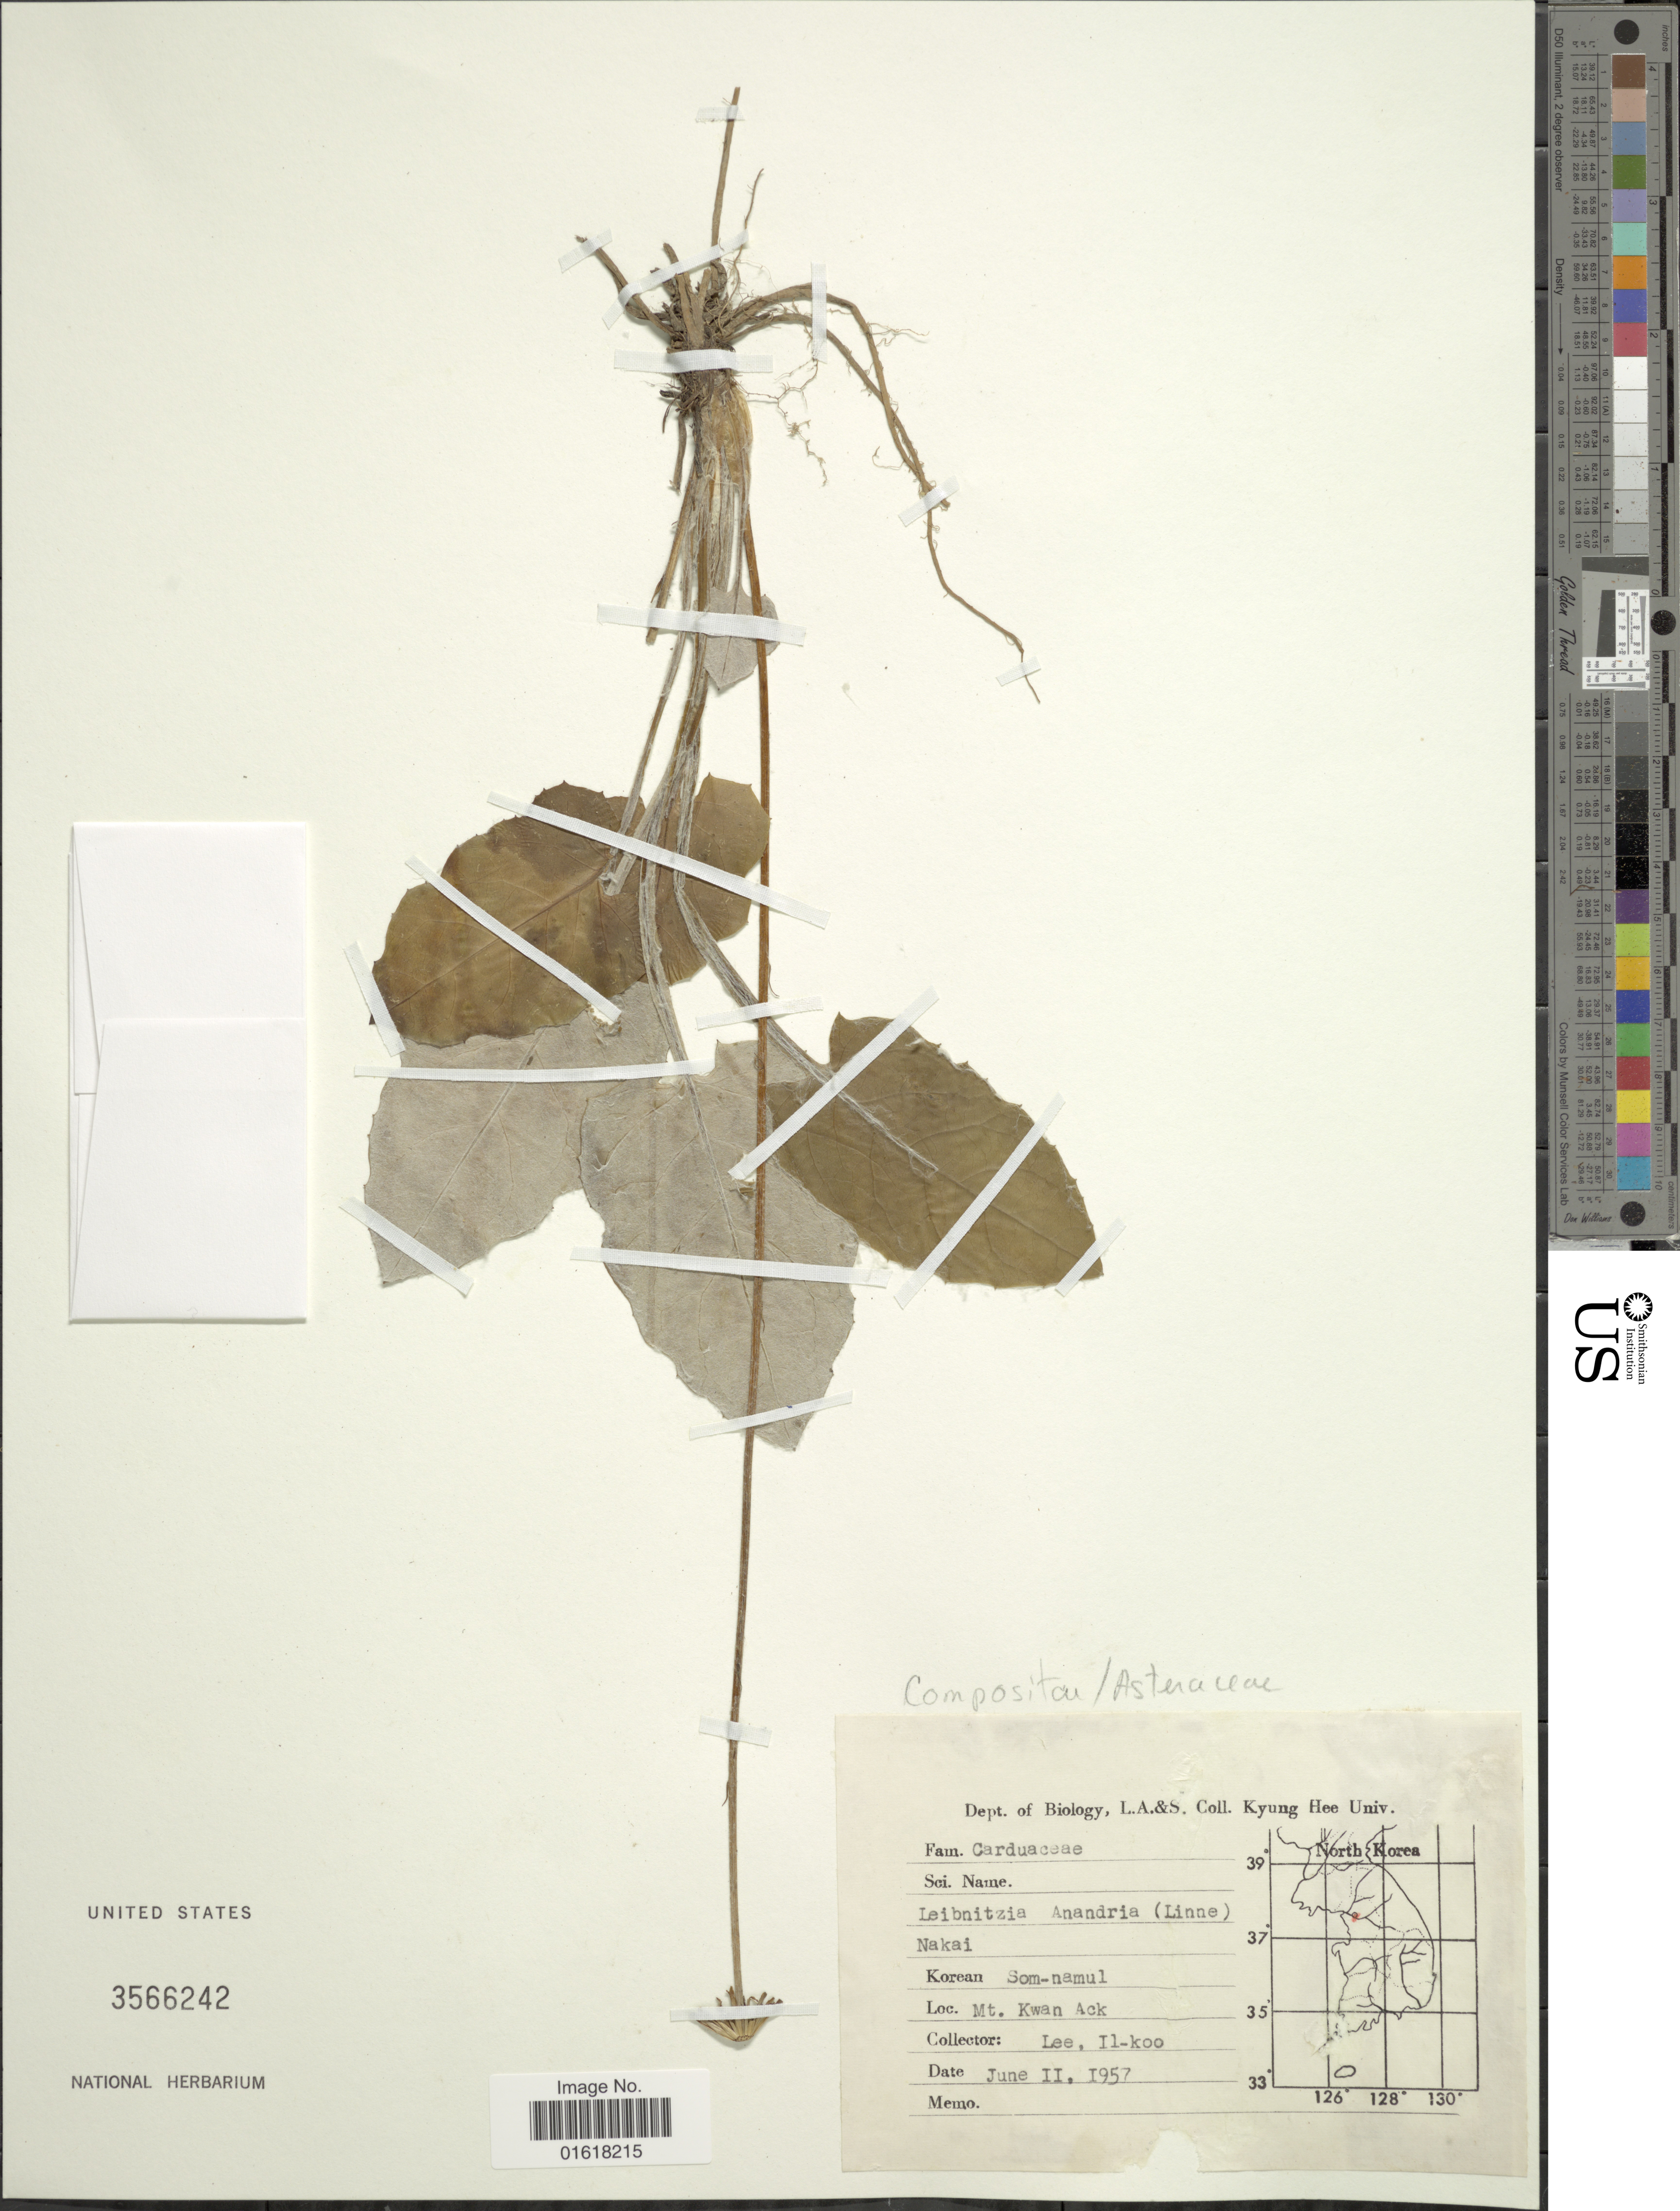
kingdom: Plantae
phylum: Tracheophyta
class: Magnoliopsida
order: Asterales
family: Asteraceae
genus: Leibnitzia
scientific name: Leibnitzia anandria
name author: (L.) Nakai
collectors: I. Lee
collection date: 1957-06-11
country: North Korea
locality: Mt. Kwan Ack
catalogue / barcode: US 3566242